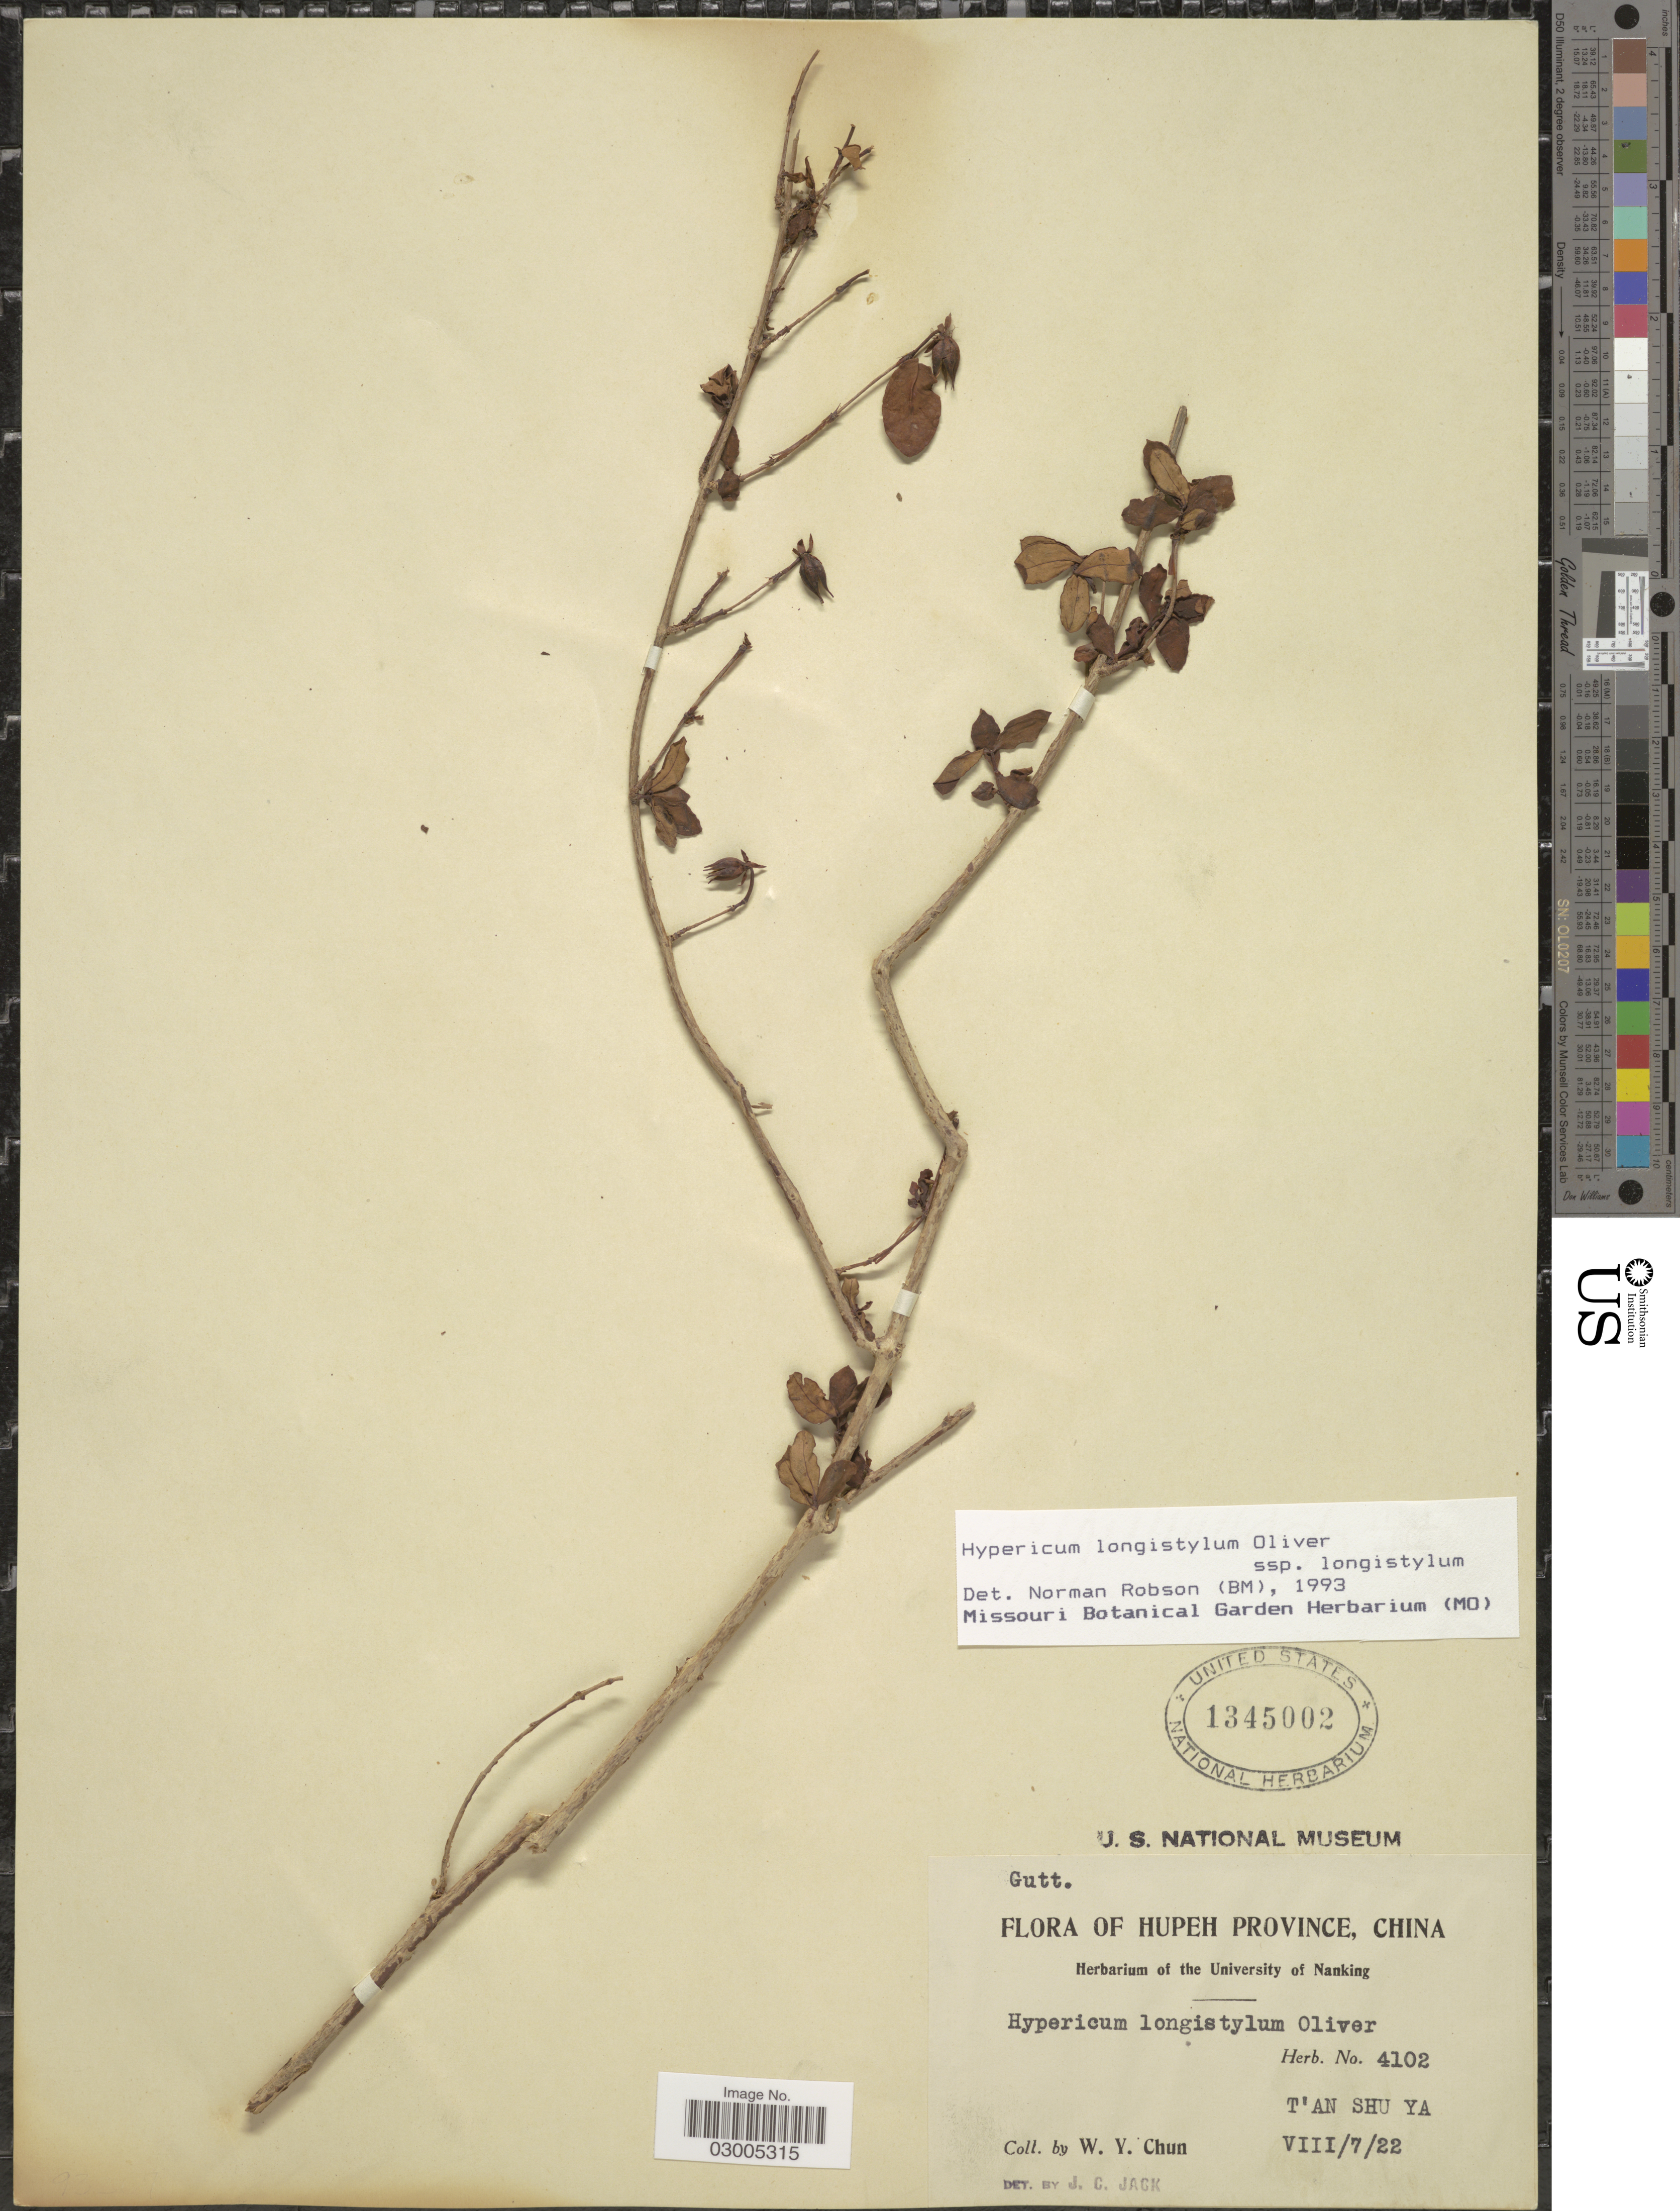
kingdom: Plantae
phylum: Tracheophyta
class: Magnoliopsida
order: Malpighiales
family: Hypericaceae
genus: Hypericum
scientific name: Hypericum longistylum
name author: Oliv.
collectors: W. Y. Chun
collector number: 4102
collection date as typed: Transcribed d/m/y: 7/7/22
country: China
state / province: Hubei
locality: Hupeh Province. T'An Shu Ya.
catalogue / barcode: US 1345002